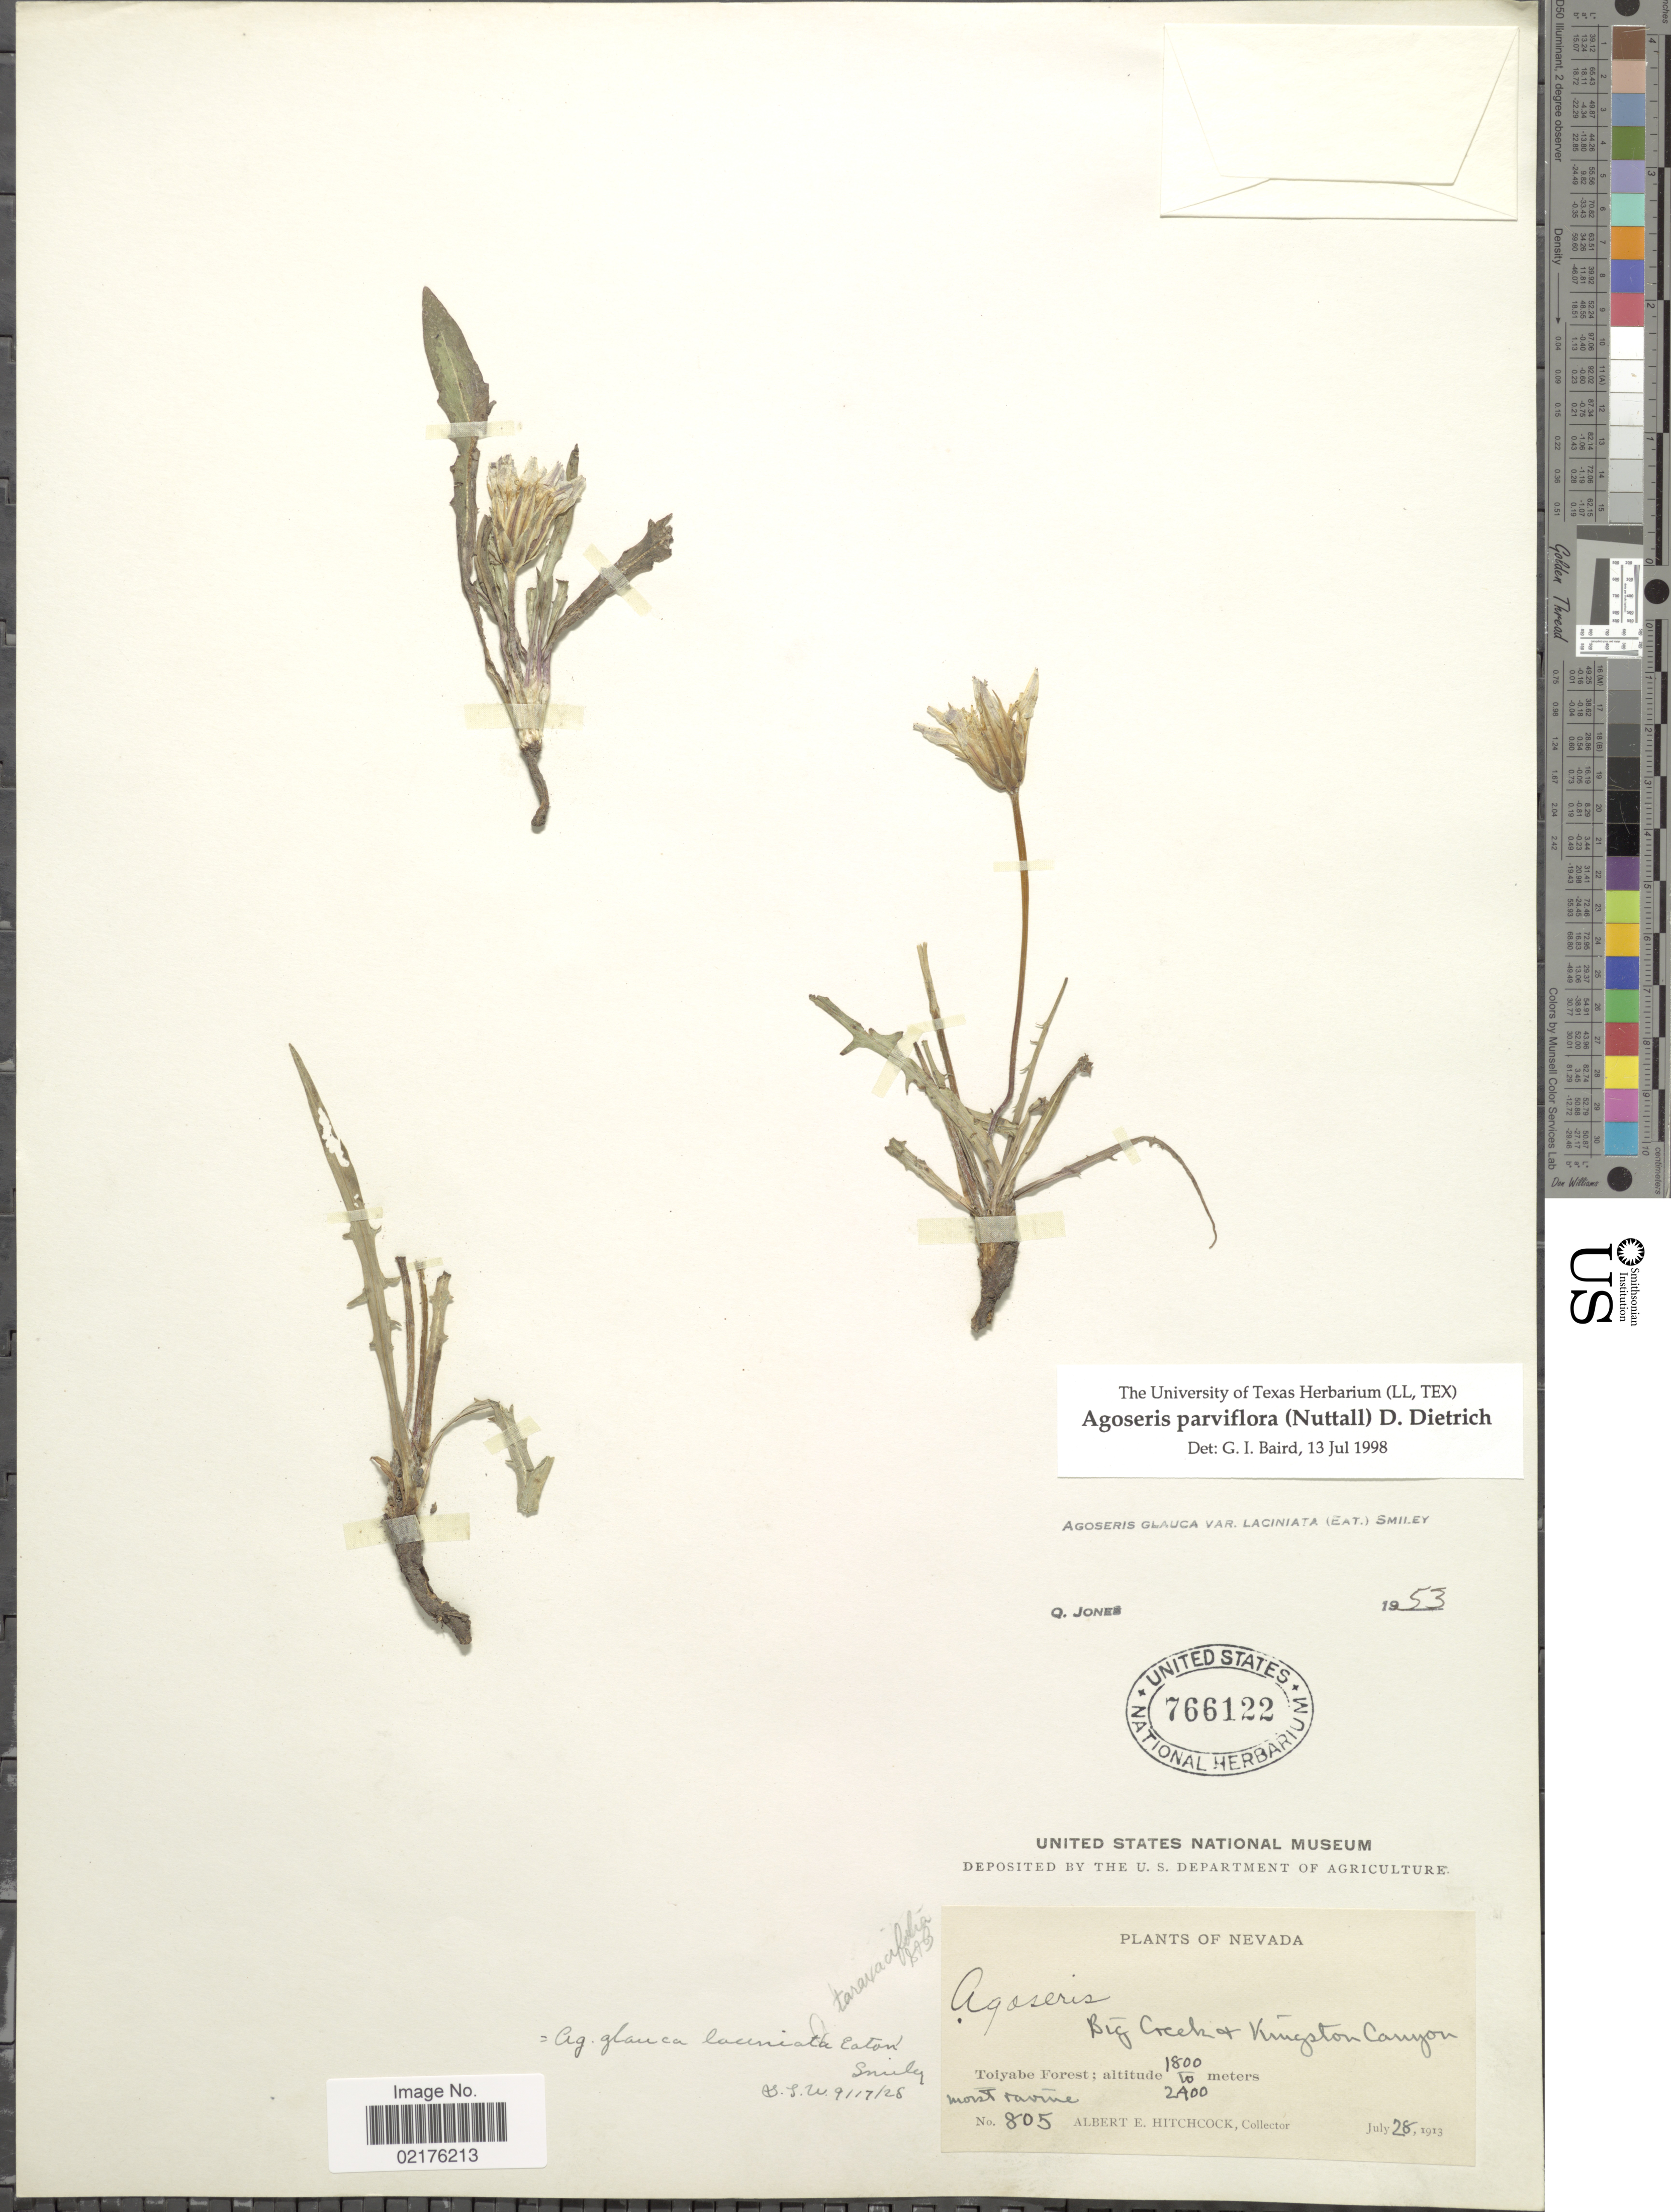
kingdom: Plantae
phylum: Tracheophyta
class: Magnoliopsida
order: Asterales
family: Asteraceae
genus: Agoseris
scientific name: Agoseris parviflora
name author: (Nutt.) D. Dietr.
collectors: A. Hitchcock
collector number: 805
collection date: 1913-07-28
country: United States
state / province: Nevada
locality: Big Creek & Kingston Canyon, Toiyabe Forest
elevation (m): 1800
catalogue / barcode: US 766122